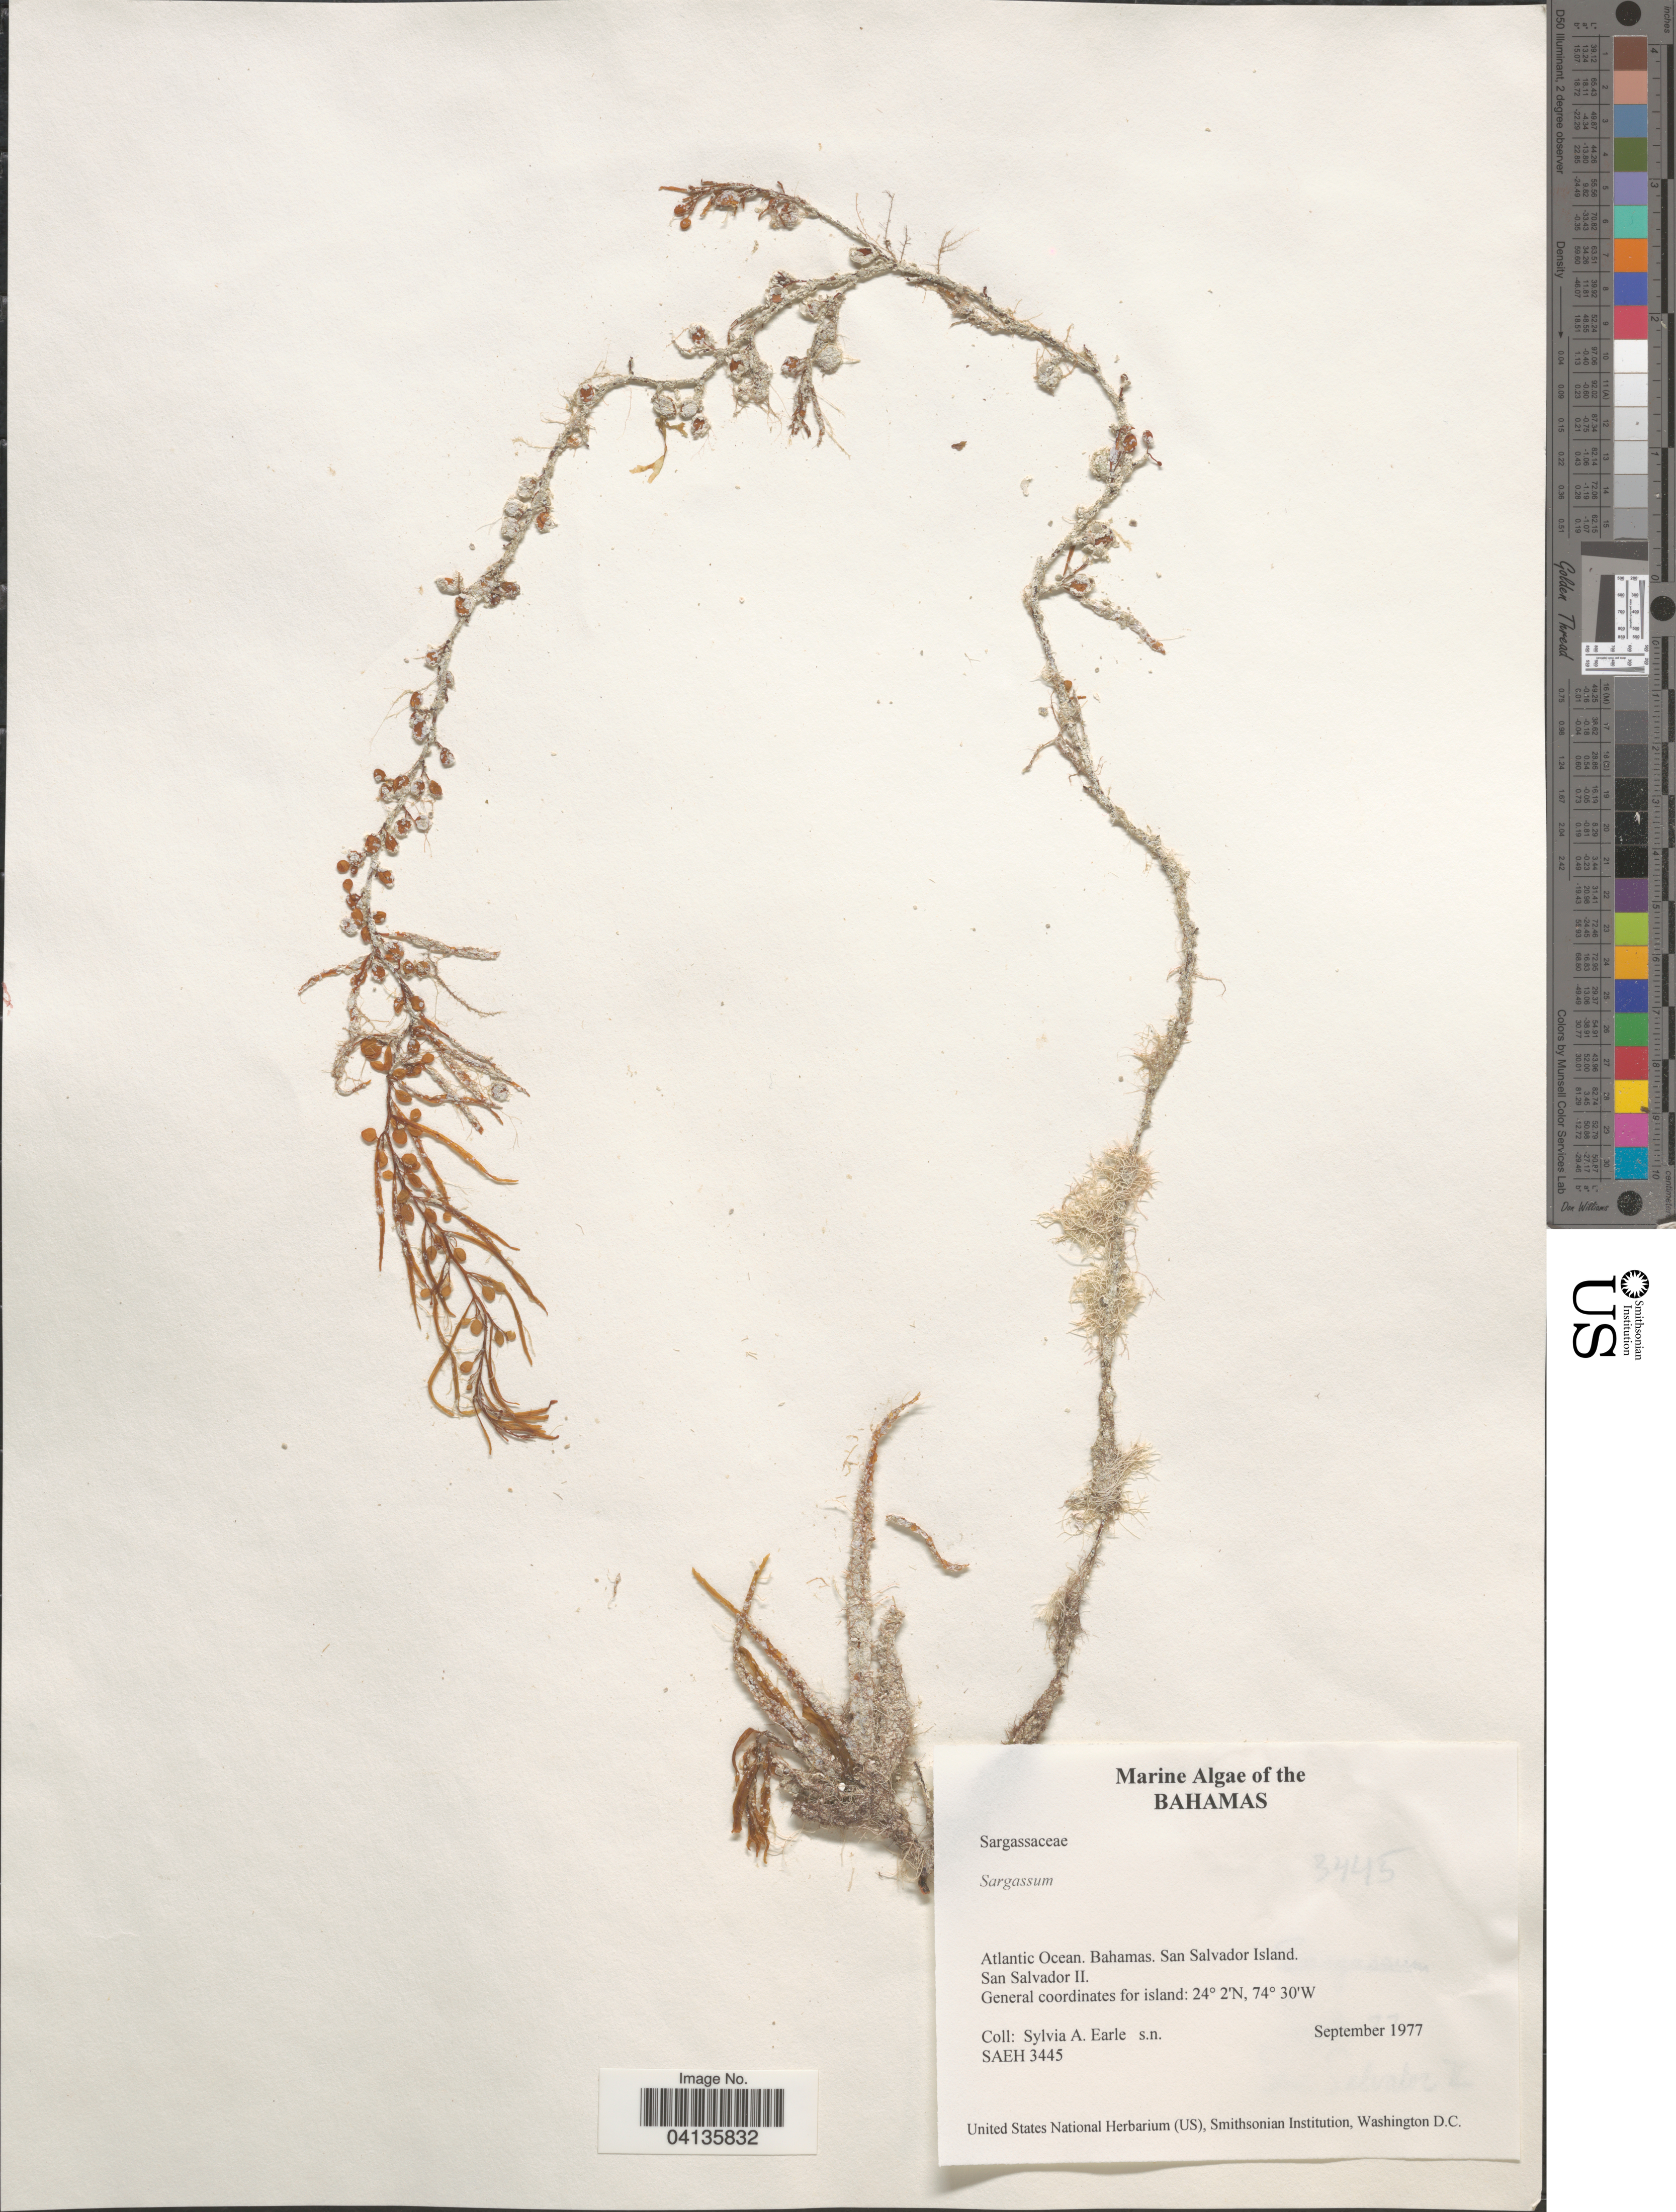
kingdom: Chromista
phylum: Ochrophyta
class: Phaeophyceae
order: Fucales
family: Sargassaceae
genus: Sargassum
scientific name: Sargassum sp.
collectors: S. A. Earle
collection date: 1977-09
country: Bahamas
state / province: San Salvador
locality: Atlantic Ocean. San Salvador Island. San Salvador II.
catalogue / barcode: US 238661